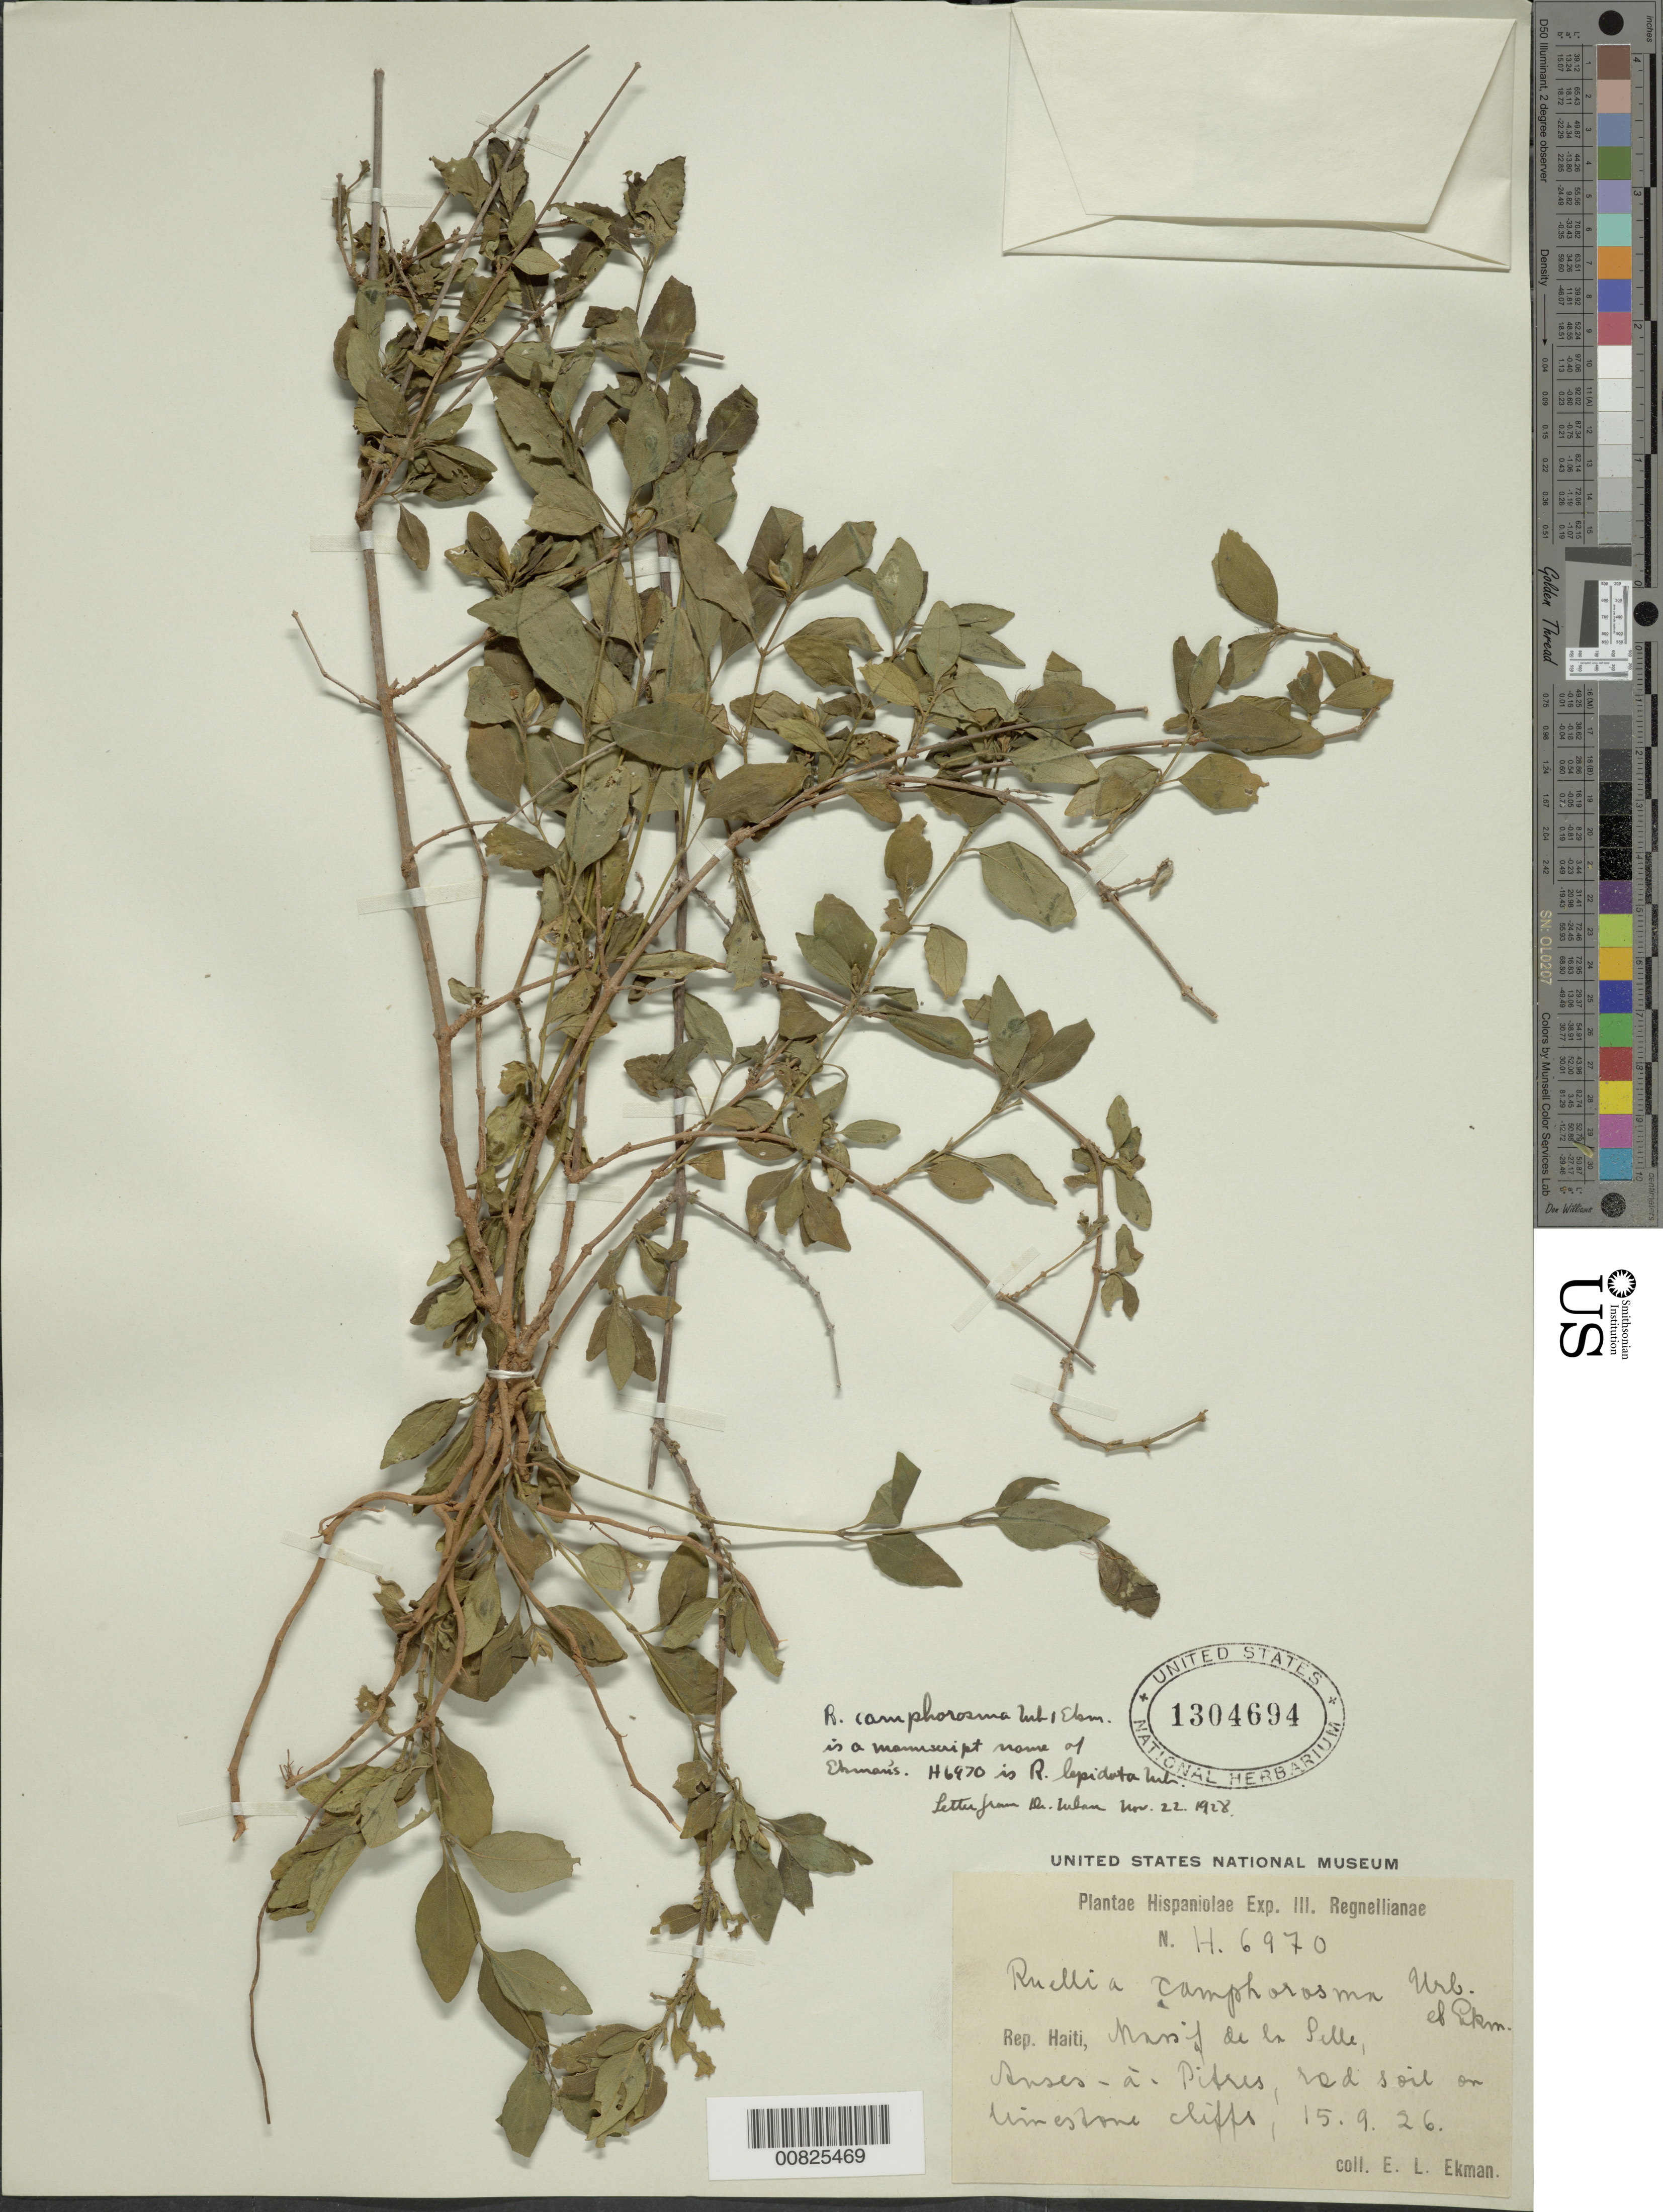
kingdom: Plantae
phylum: Tracheophyta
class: Magnoliopsida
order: Lamiales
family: Acanthaceae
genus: Ruellia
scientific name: Ruellia lepidota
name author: Urb.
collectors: E. L. Ekman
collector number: H 6970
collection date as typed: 15 Sep 1926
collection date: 1926-09-15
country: Haiti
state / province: Sud-Est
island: Hispaniola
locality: Massif de la Selle, Anse-à-Pitre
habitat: Red soil on limestone cliffs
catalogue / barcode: US 1304694